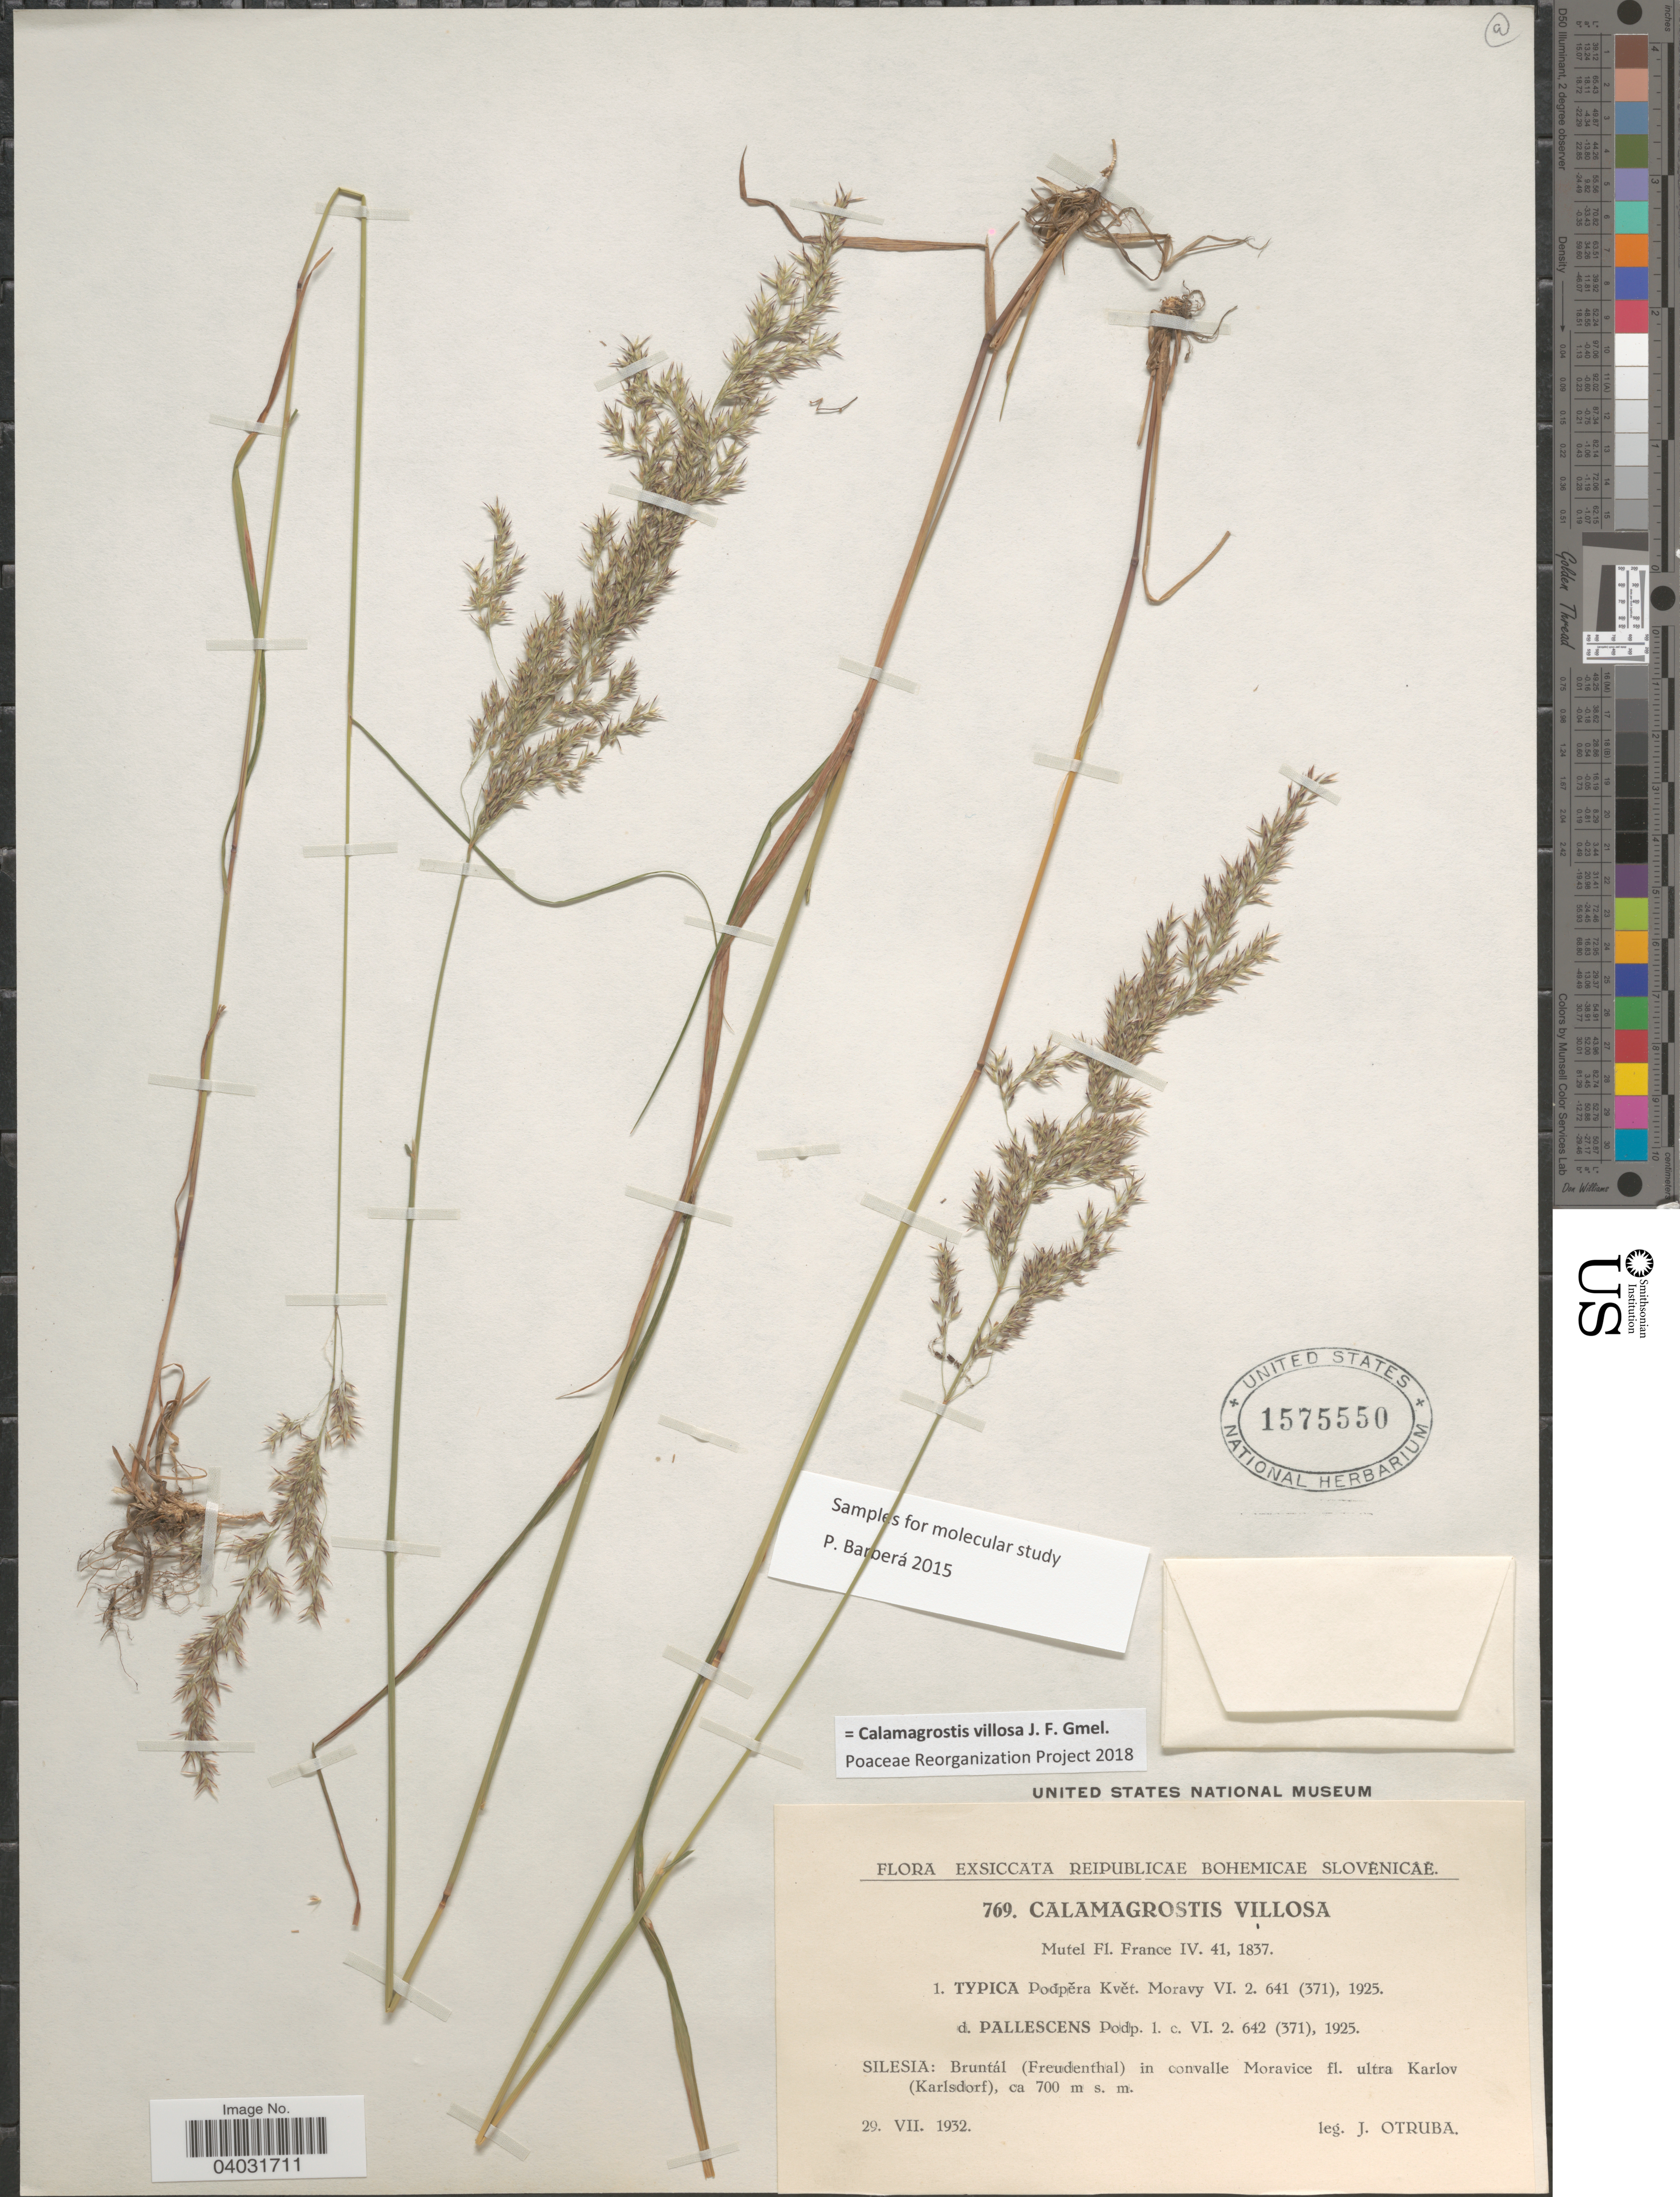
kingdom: Plantae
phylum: Tracheophyta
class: Liliopsida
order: Poales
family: Poaceae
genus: Calamagrostis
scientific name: Calamagrostis villosa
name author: J.F. Gmel.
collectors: J. Otruba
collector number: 769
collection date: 1932-07-29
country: Czechia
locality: Silesia: Bruntál (Freudenthal) in convalle Moravice fl. ultra Karlov (Karlsdorf).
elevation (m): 700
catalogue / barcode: US 1575550